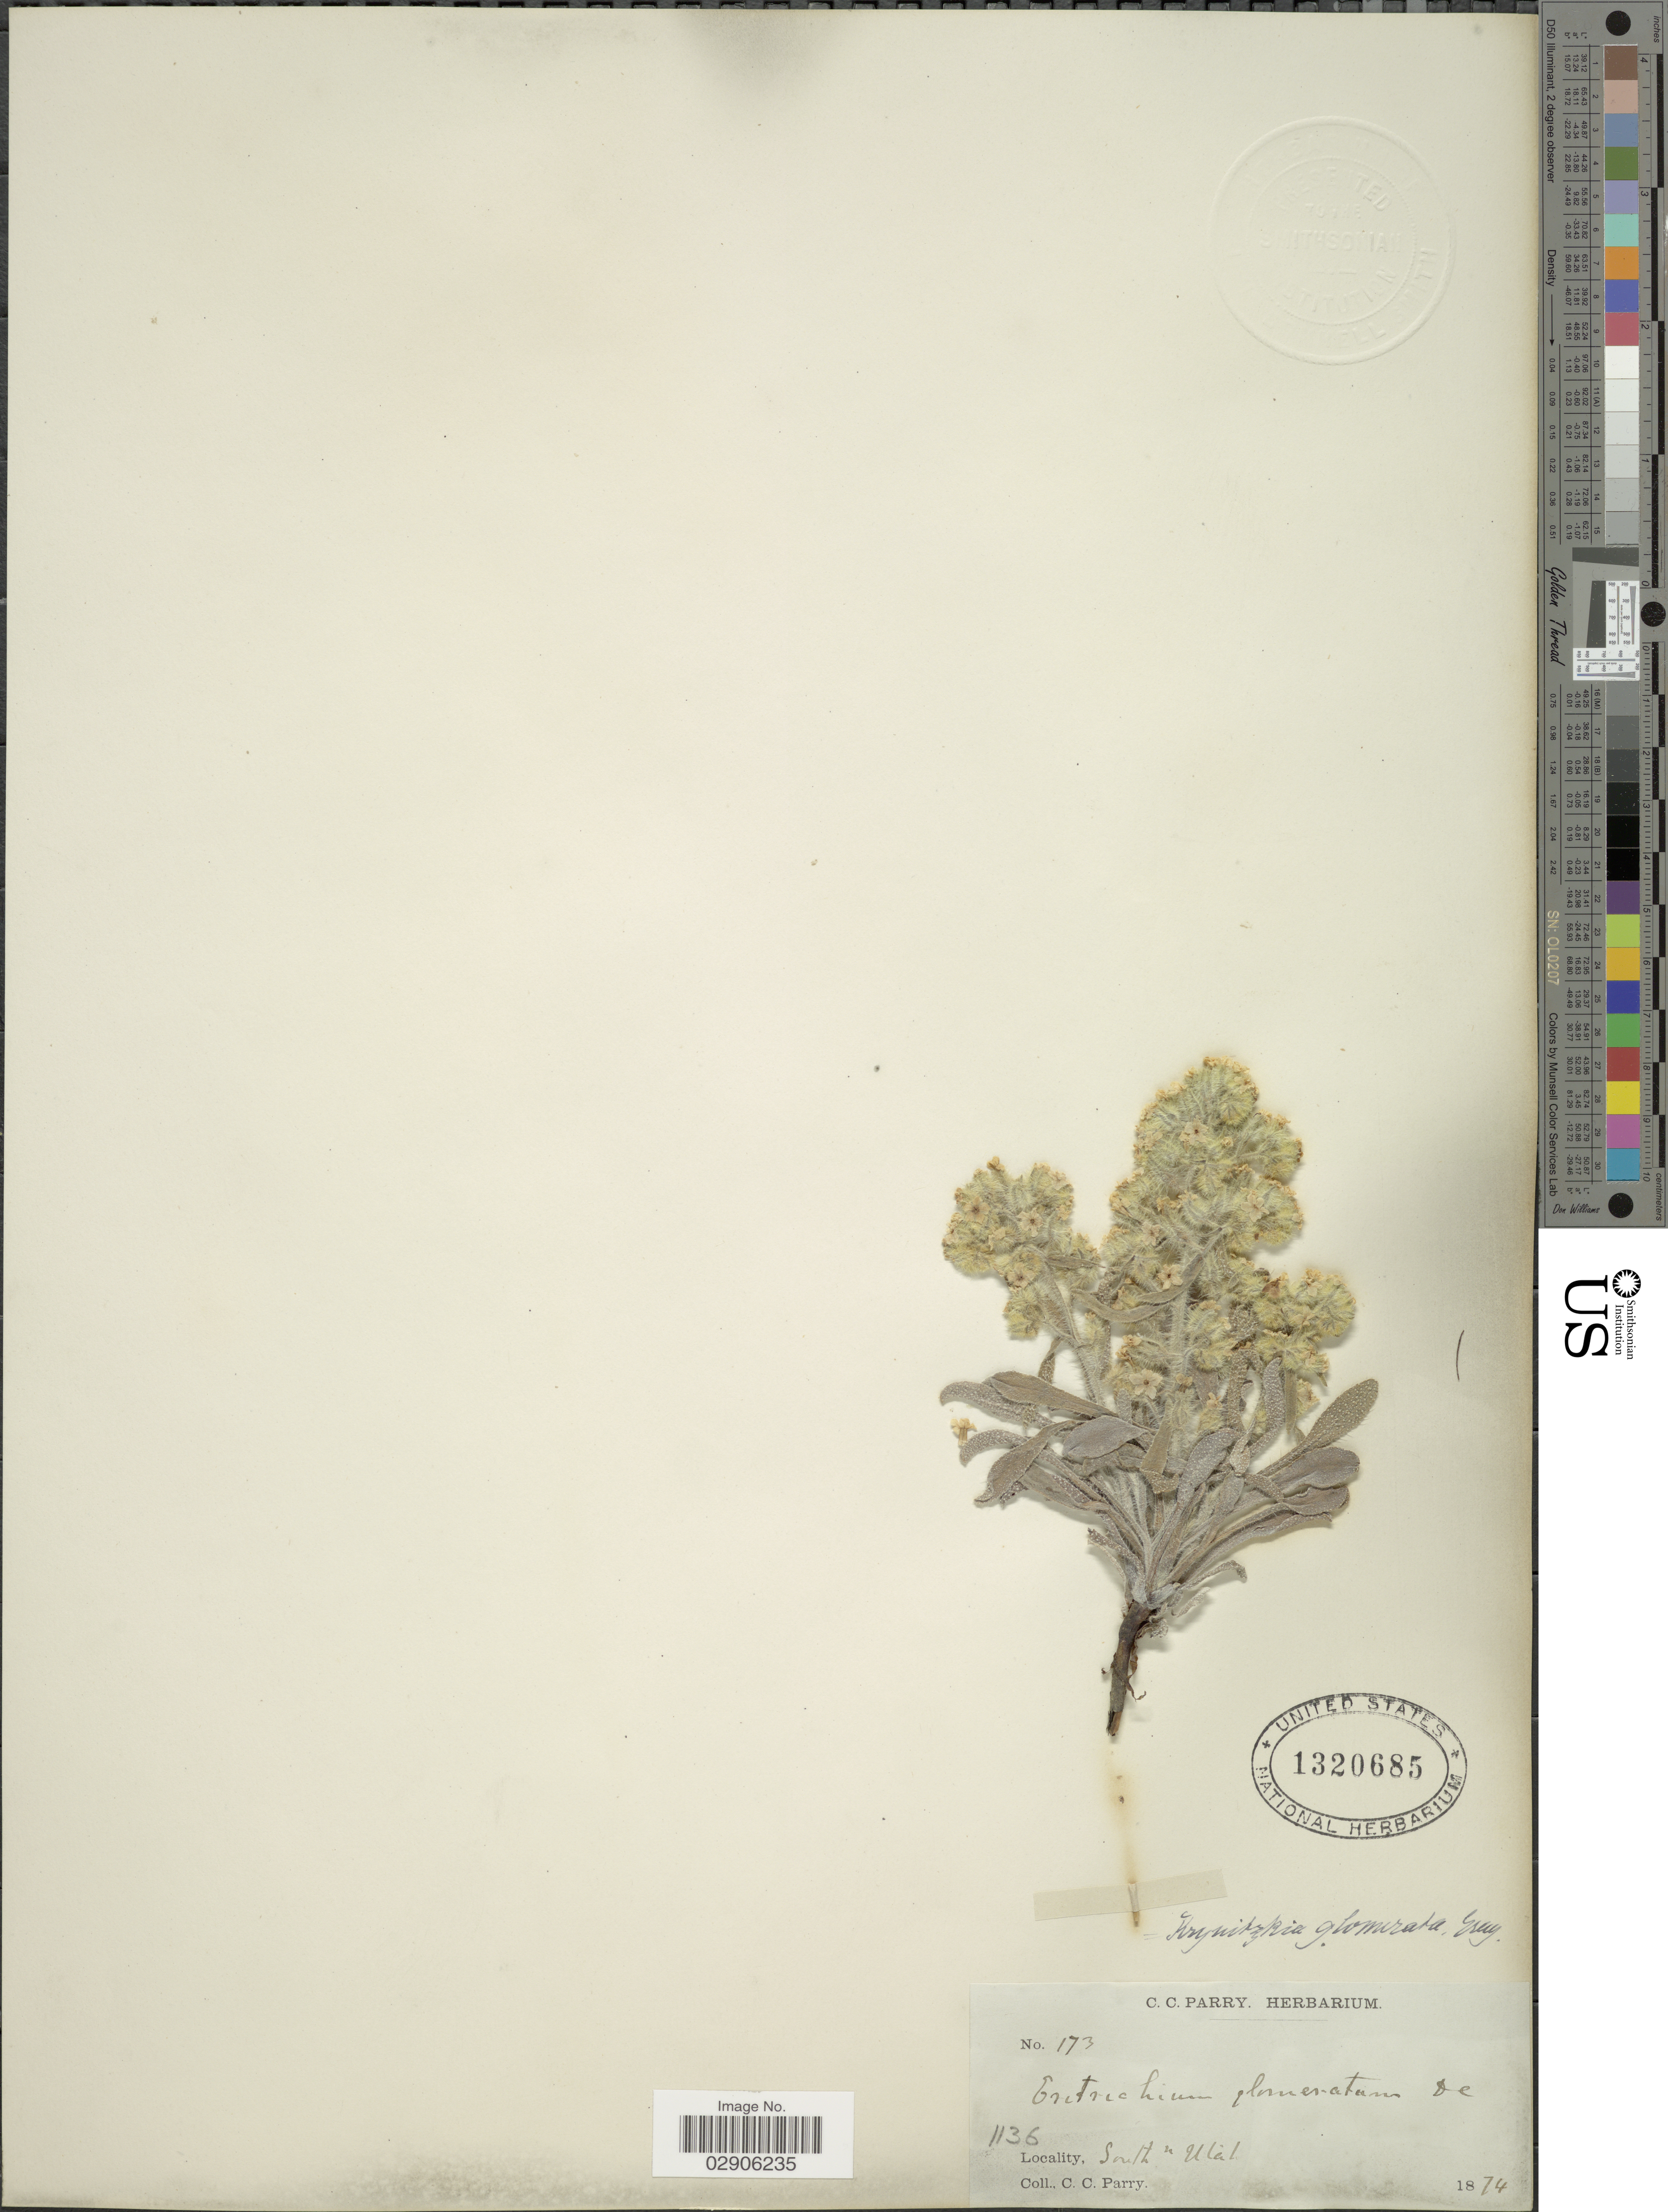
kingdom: Plantae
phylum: Tracheophyta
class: Magnoliopsida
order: Boraginales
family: Boraginaceae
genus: Cryptantha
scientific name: Cryptantha bradburiana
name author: Payson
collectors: C. C. Parry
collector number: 173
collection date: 1874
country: United States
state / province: Utah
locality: South Utah.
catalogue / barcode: US 1320685